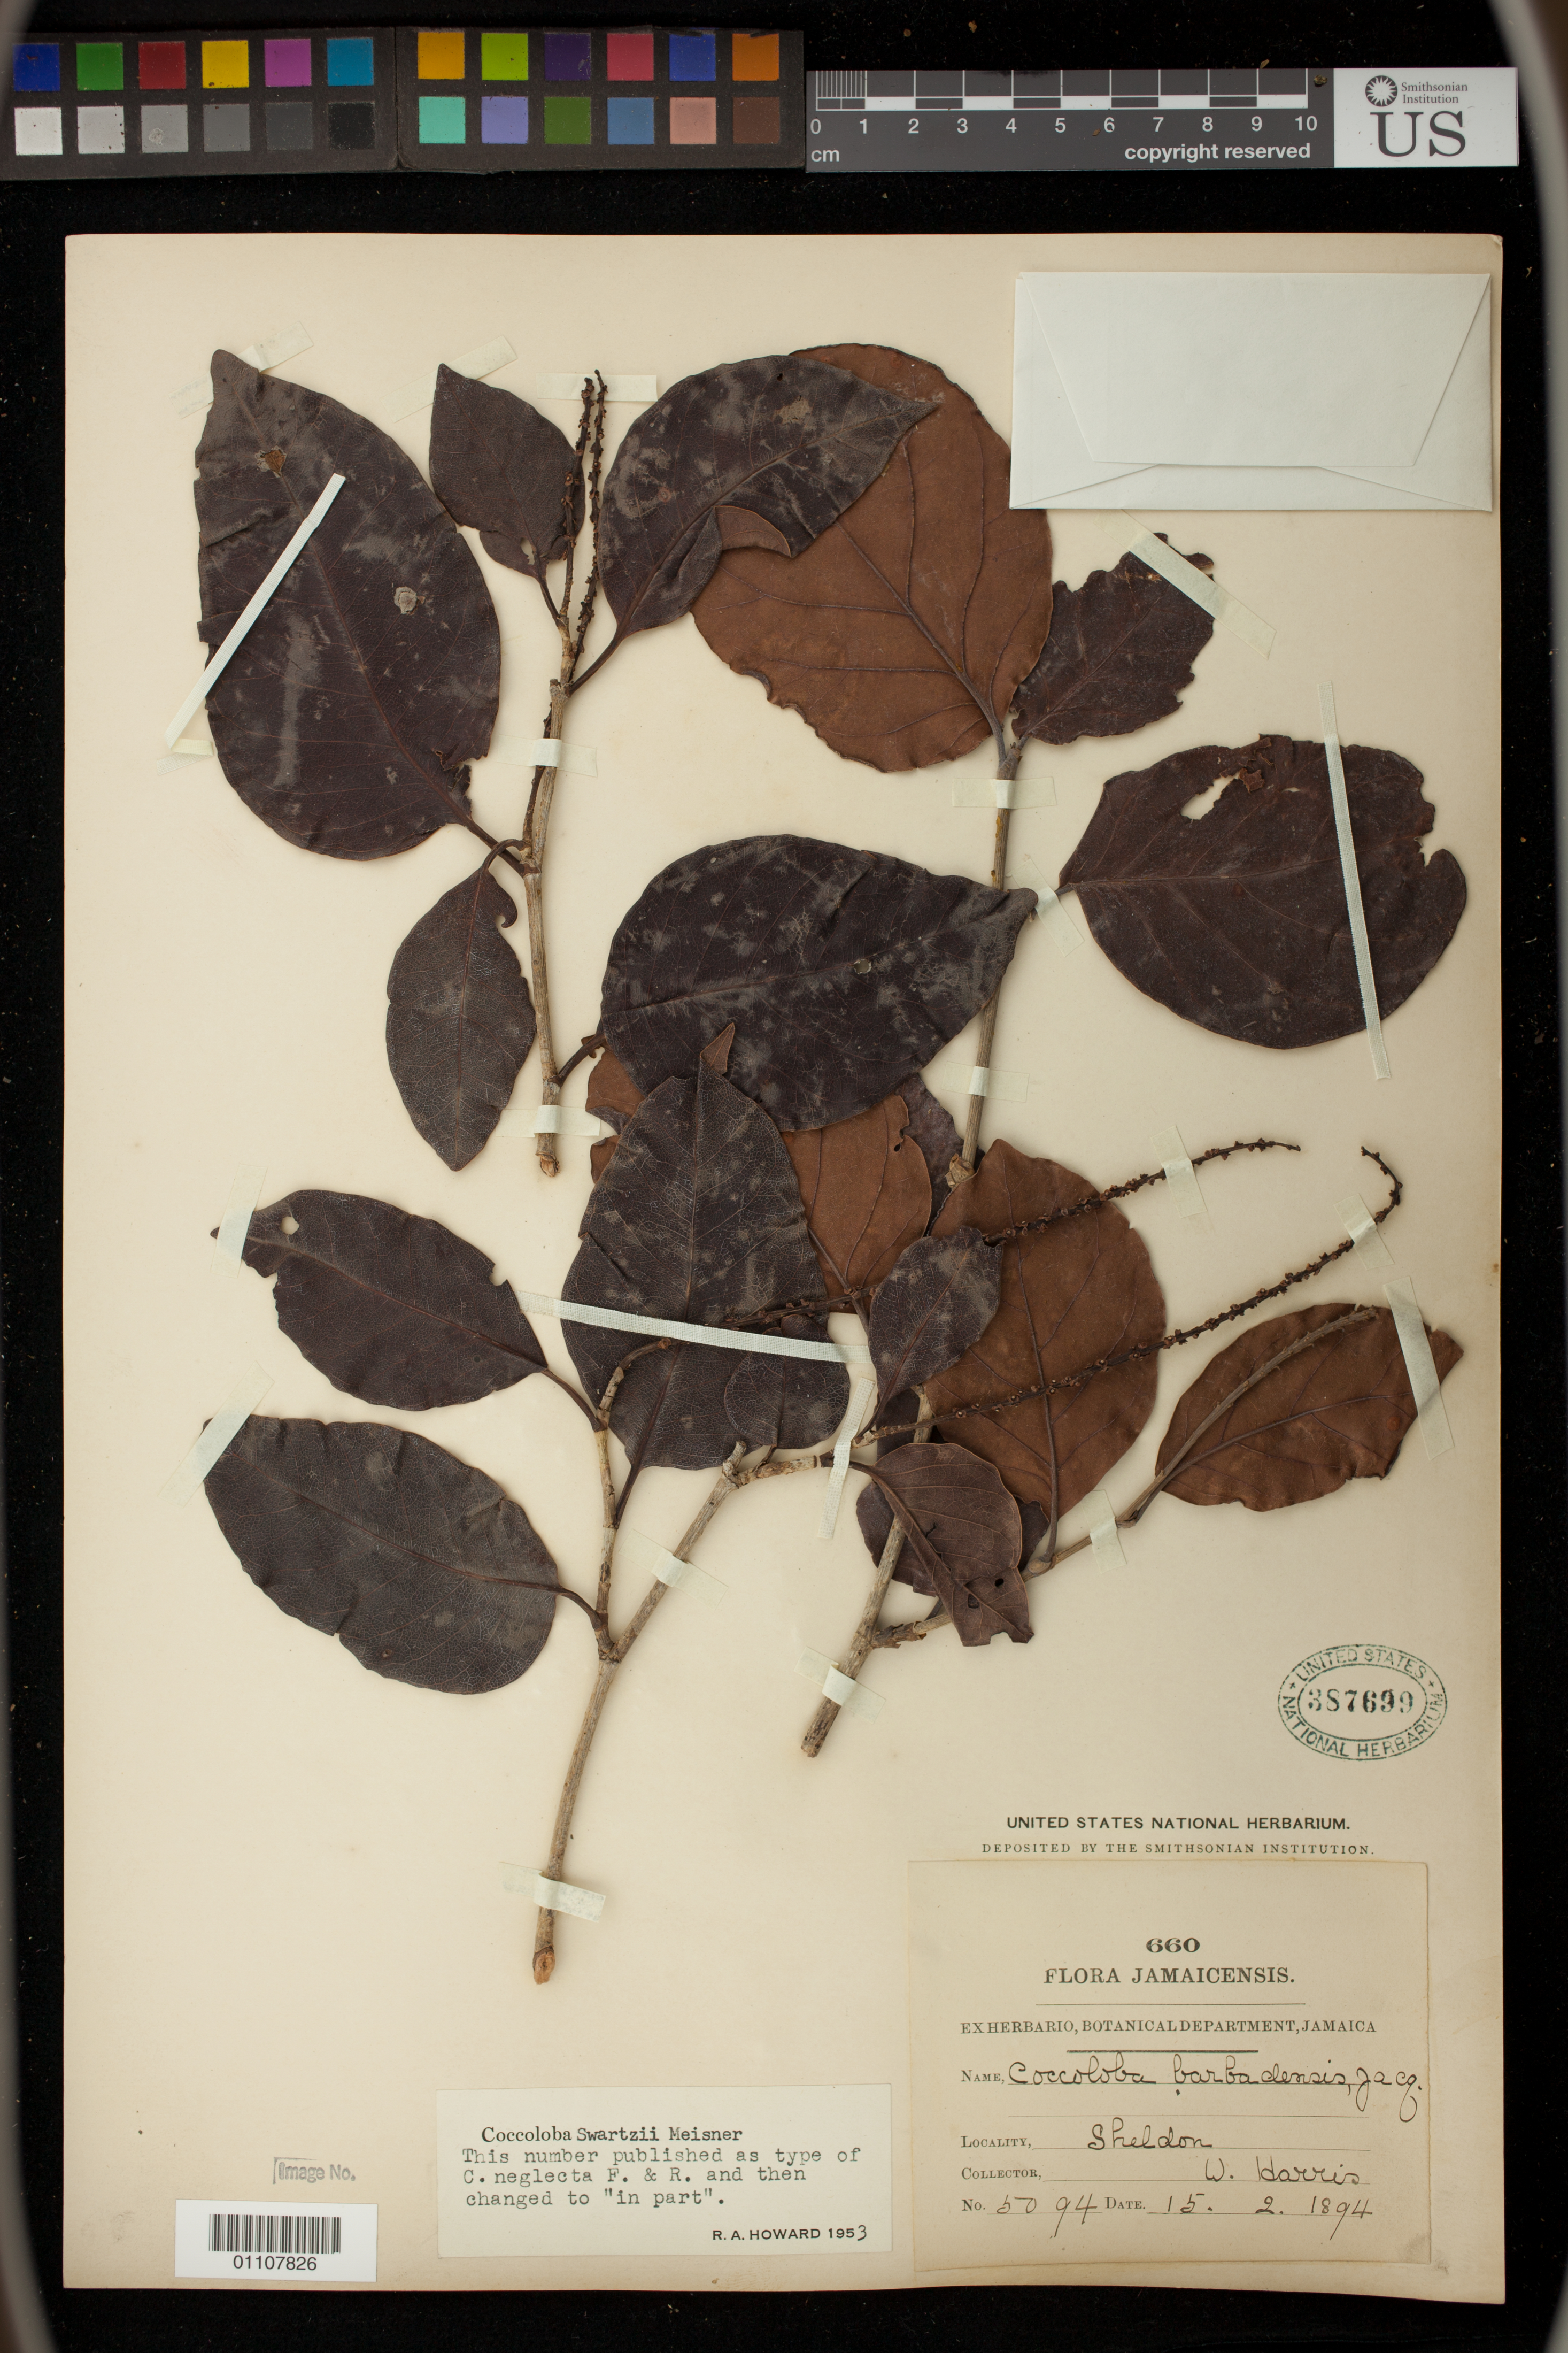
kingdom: Plantae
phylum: Tracheophyta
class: Magnoliopsida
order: Caryophyllales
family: Polygonaceae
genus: Coccoloba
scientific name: Coccoloba neglecta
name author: Fawc. & Rendle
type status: Isotype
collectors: W. H. Harris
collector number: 5094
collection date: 1894-02-15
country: Jamaica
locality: Sheldon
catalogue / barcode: US 387699